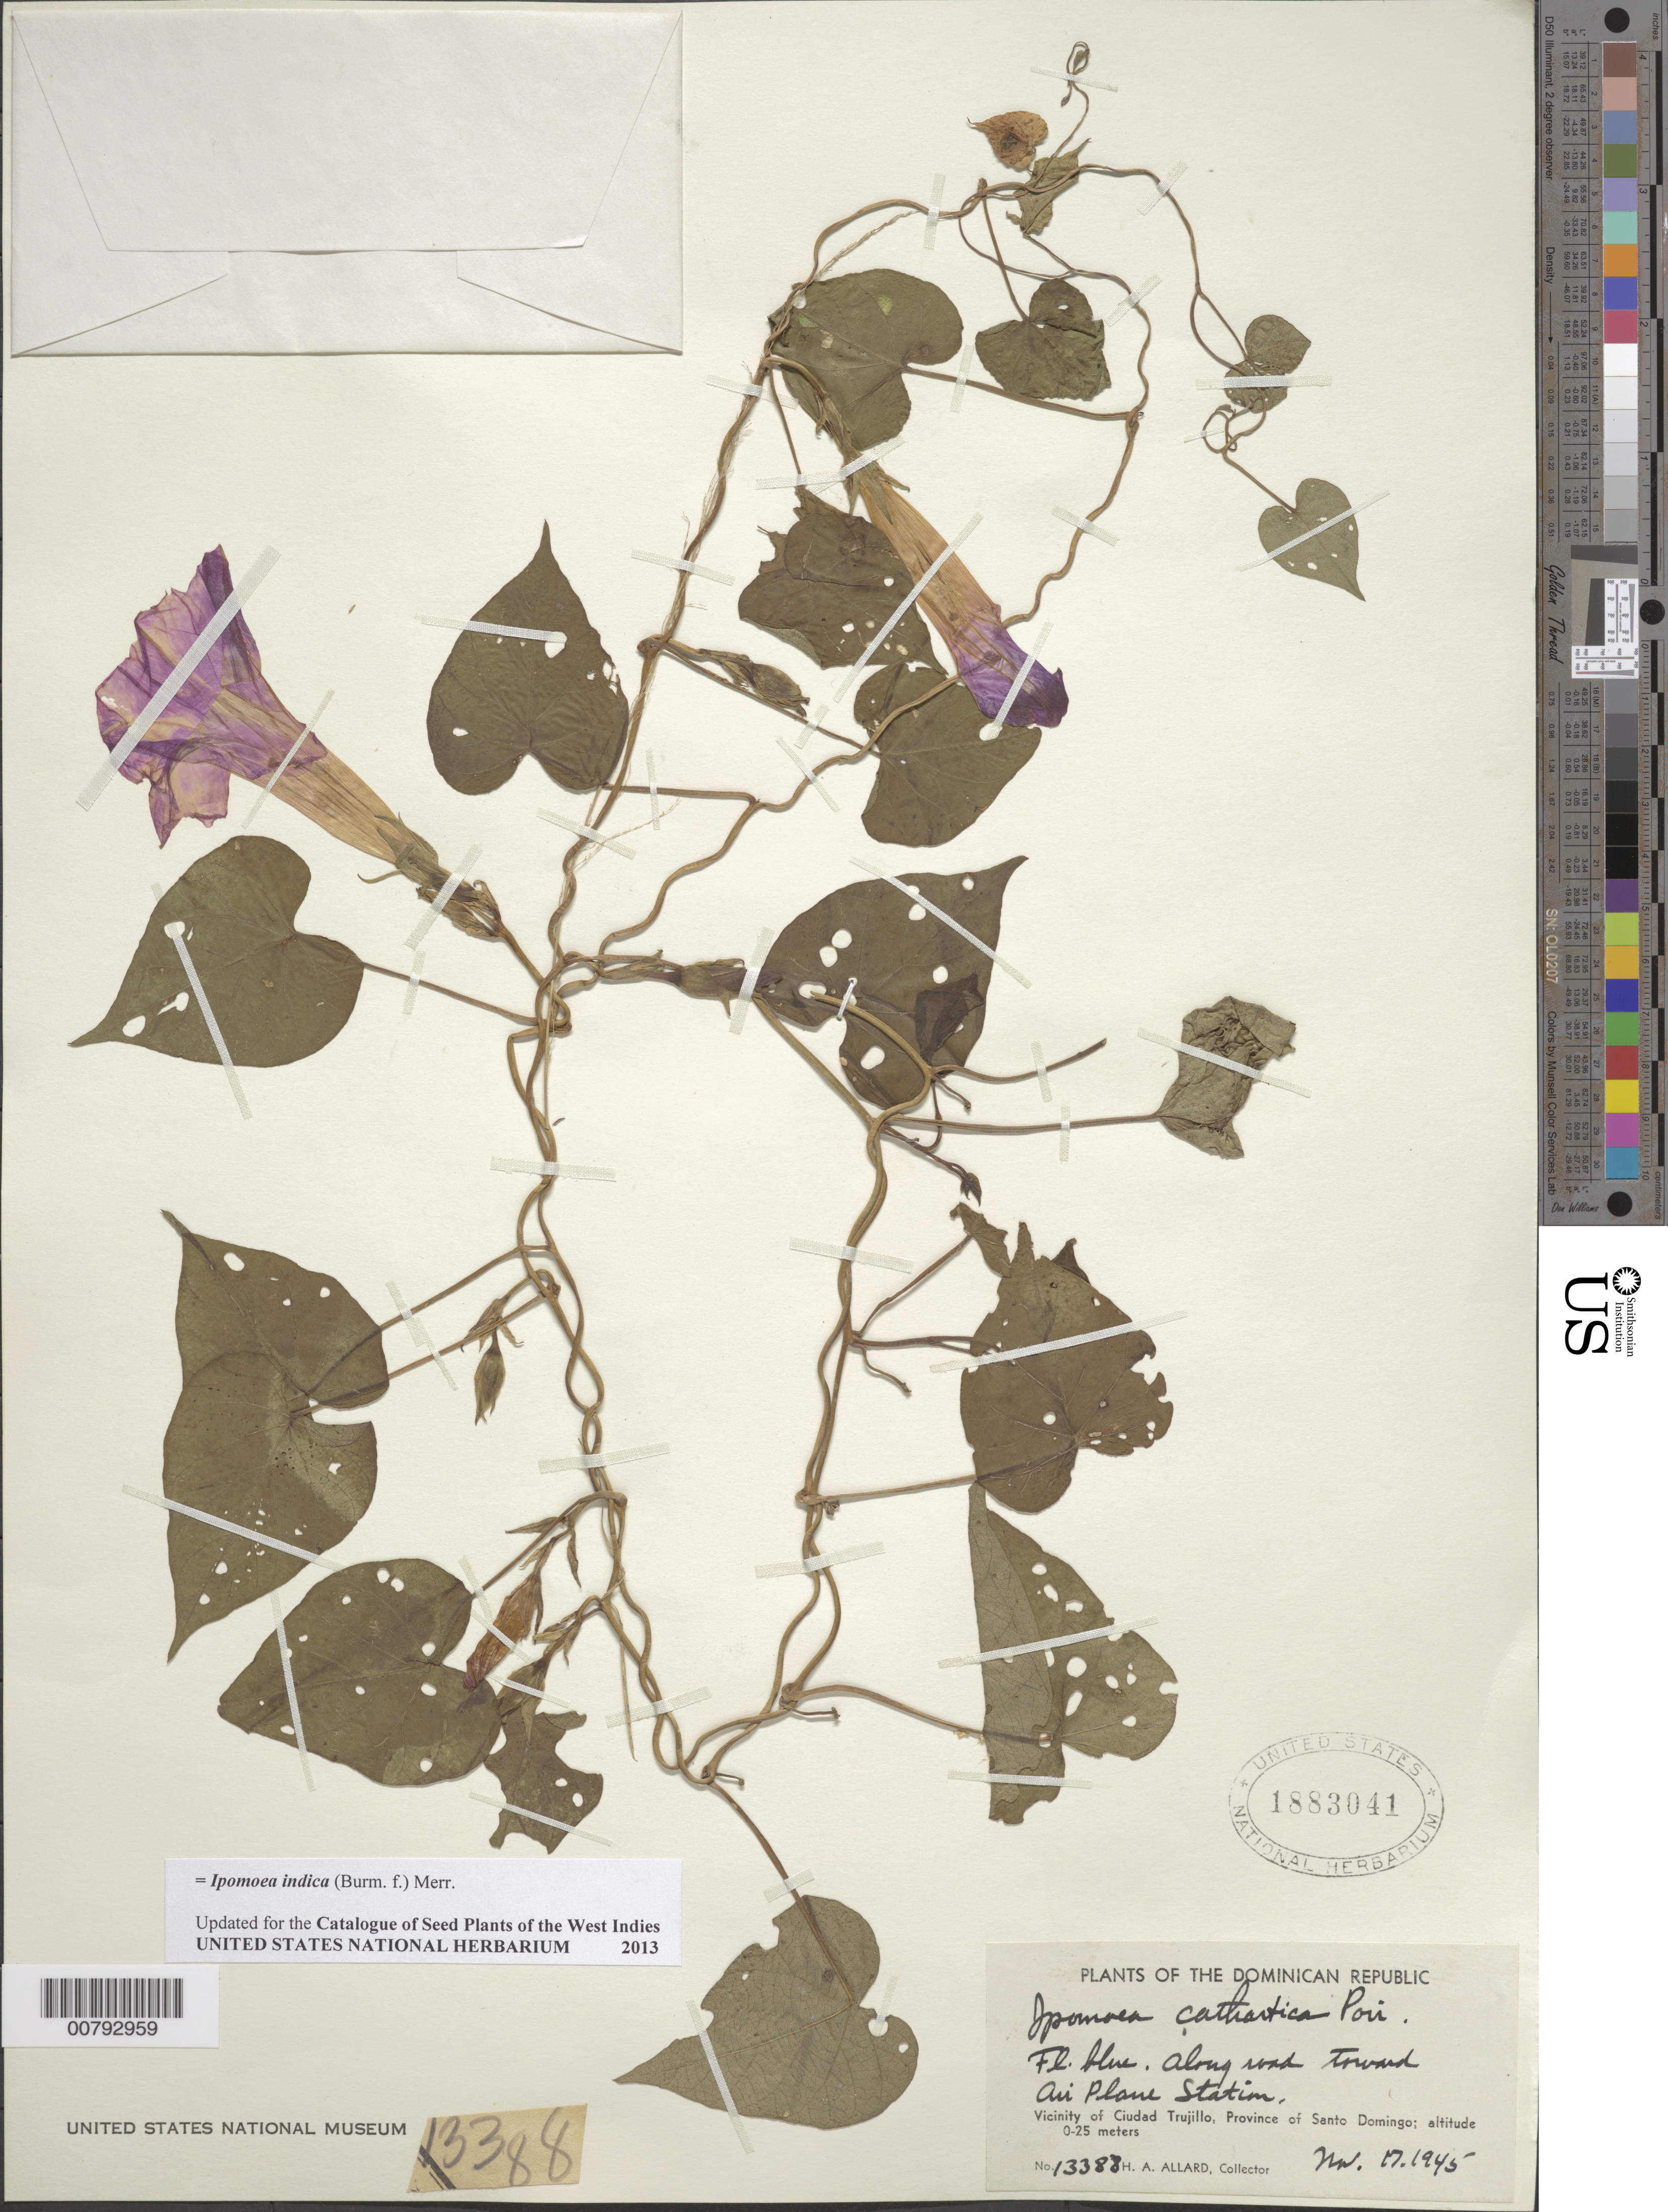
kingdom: Plantae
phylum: Tracheophyta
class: Magnoliopsida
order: Solanales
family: Convolvulaceae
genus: Ipomoea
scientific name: Ipomoea indica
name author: (Burm.) Merr.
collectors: H. A. Allard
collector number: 13388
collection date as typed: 17 Nov 1945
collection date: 1945-11-17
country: Dominican Republic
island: Hispaniola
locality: Province of Santo Domingo, vicinity of Ciudad Trujillo, toward Air Plane Station.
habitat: Along road.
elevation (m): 0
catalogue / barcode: US 1883041